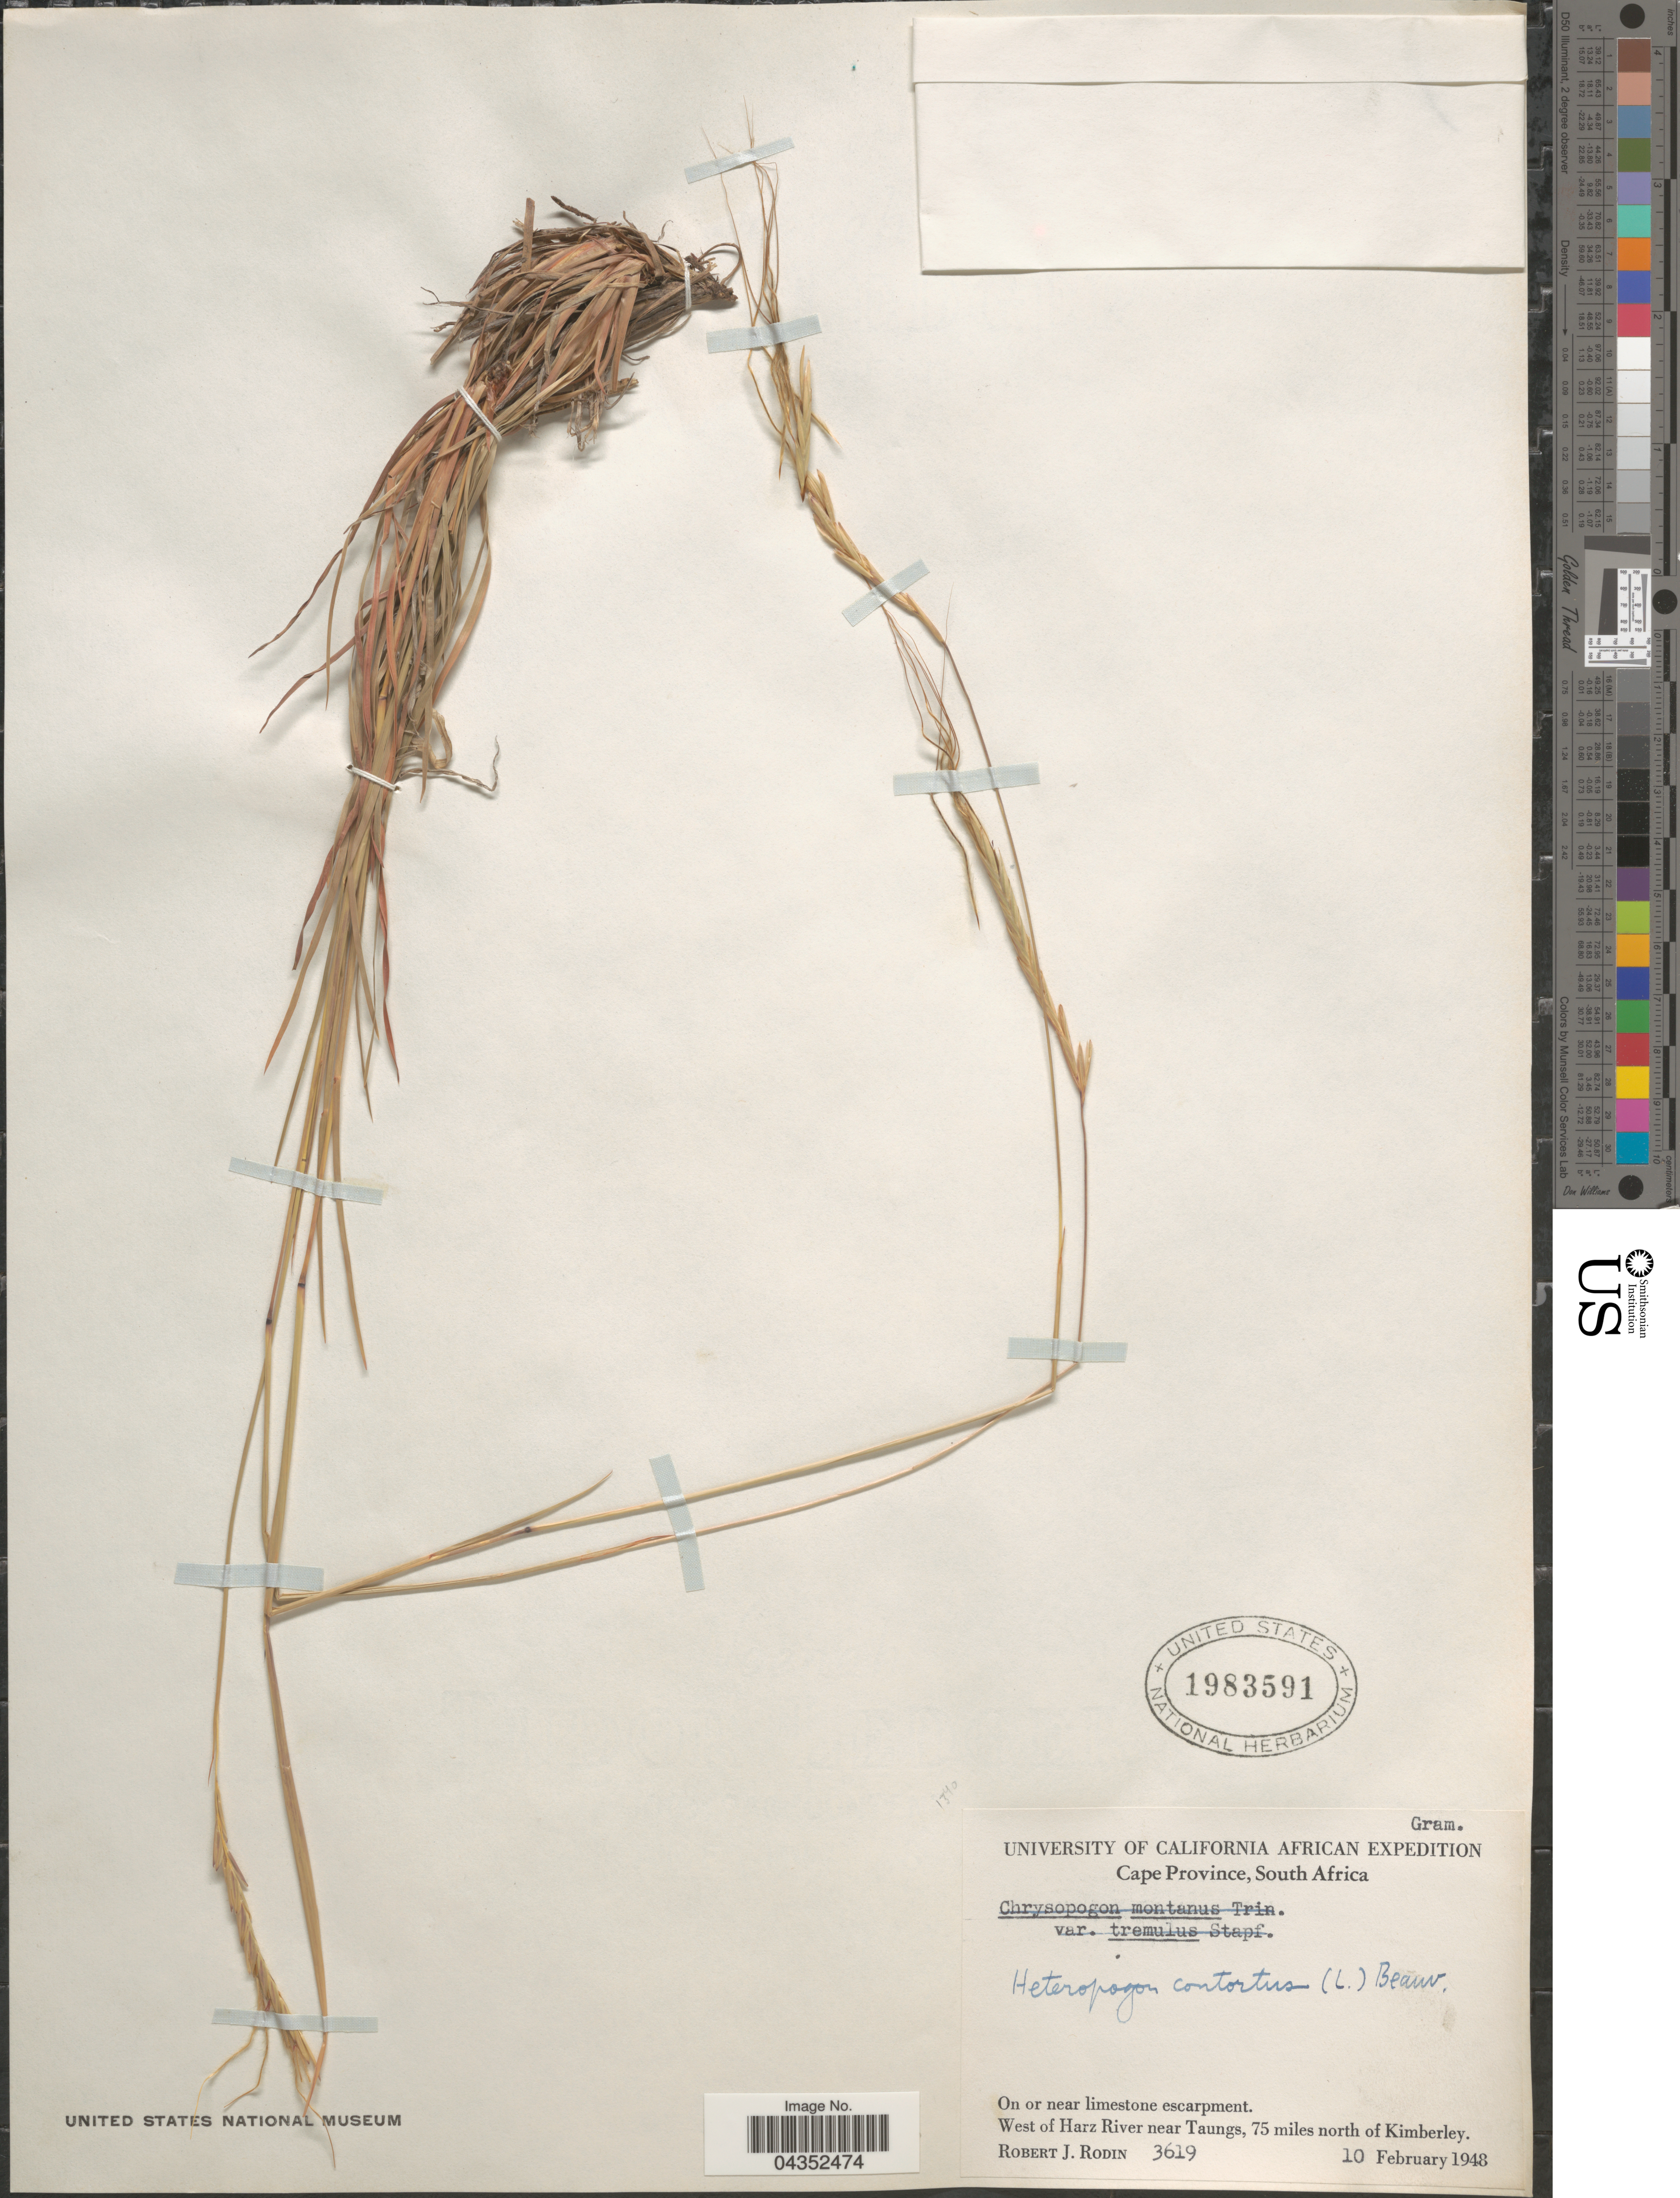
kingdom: Plantae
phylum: Tracheophyta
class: Liliopsida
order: Poales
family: Poaceae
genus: Heteropogon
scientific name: Heteropogon contortus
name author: (L.) P. Beauv. ex Roem. & Schult.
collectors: R. J. Rodin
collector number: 3619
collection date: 1948-02-10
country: South Africa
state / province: North West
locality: University of California African Expedition. On or near limestone escarpment. West of Harz River near Taungs, 75 miles north of Kimberley.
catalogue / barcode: US 1983591